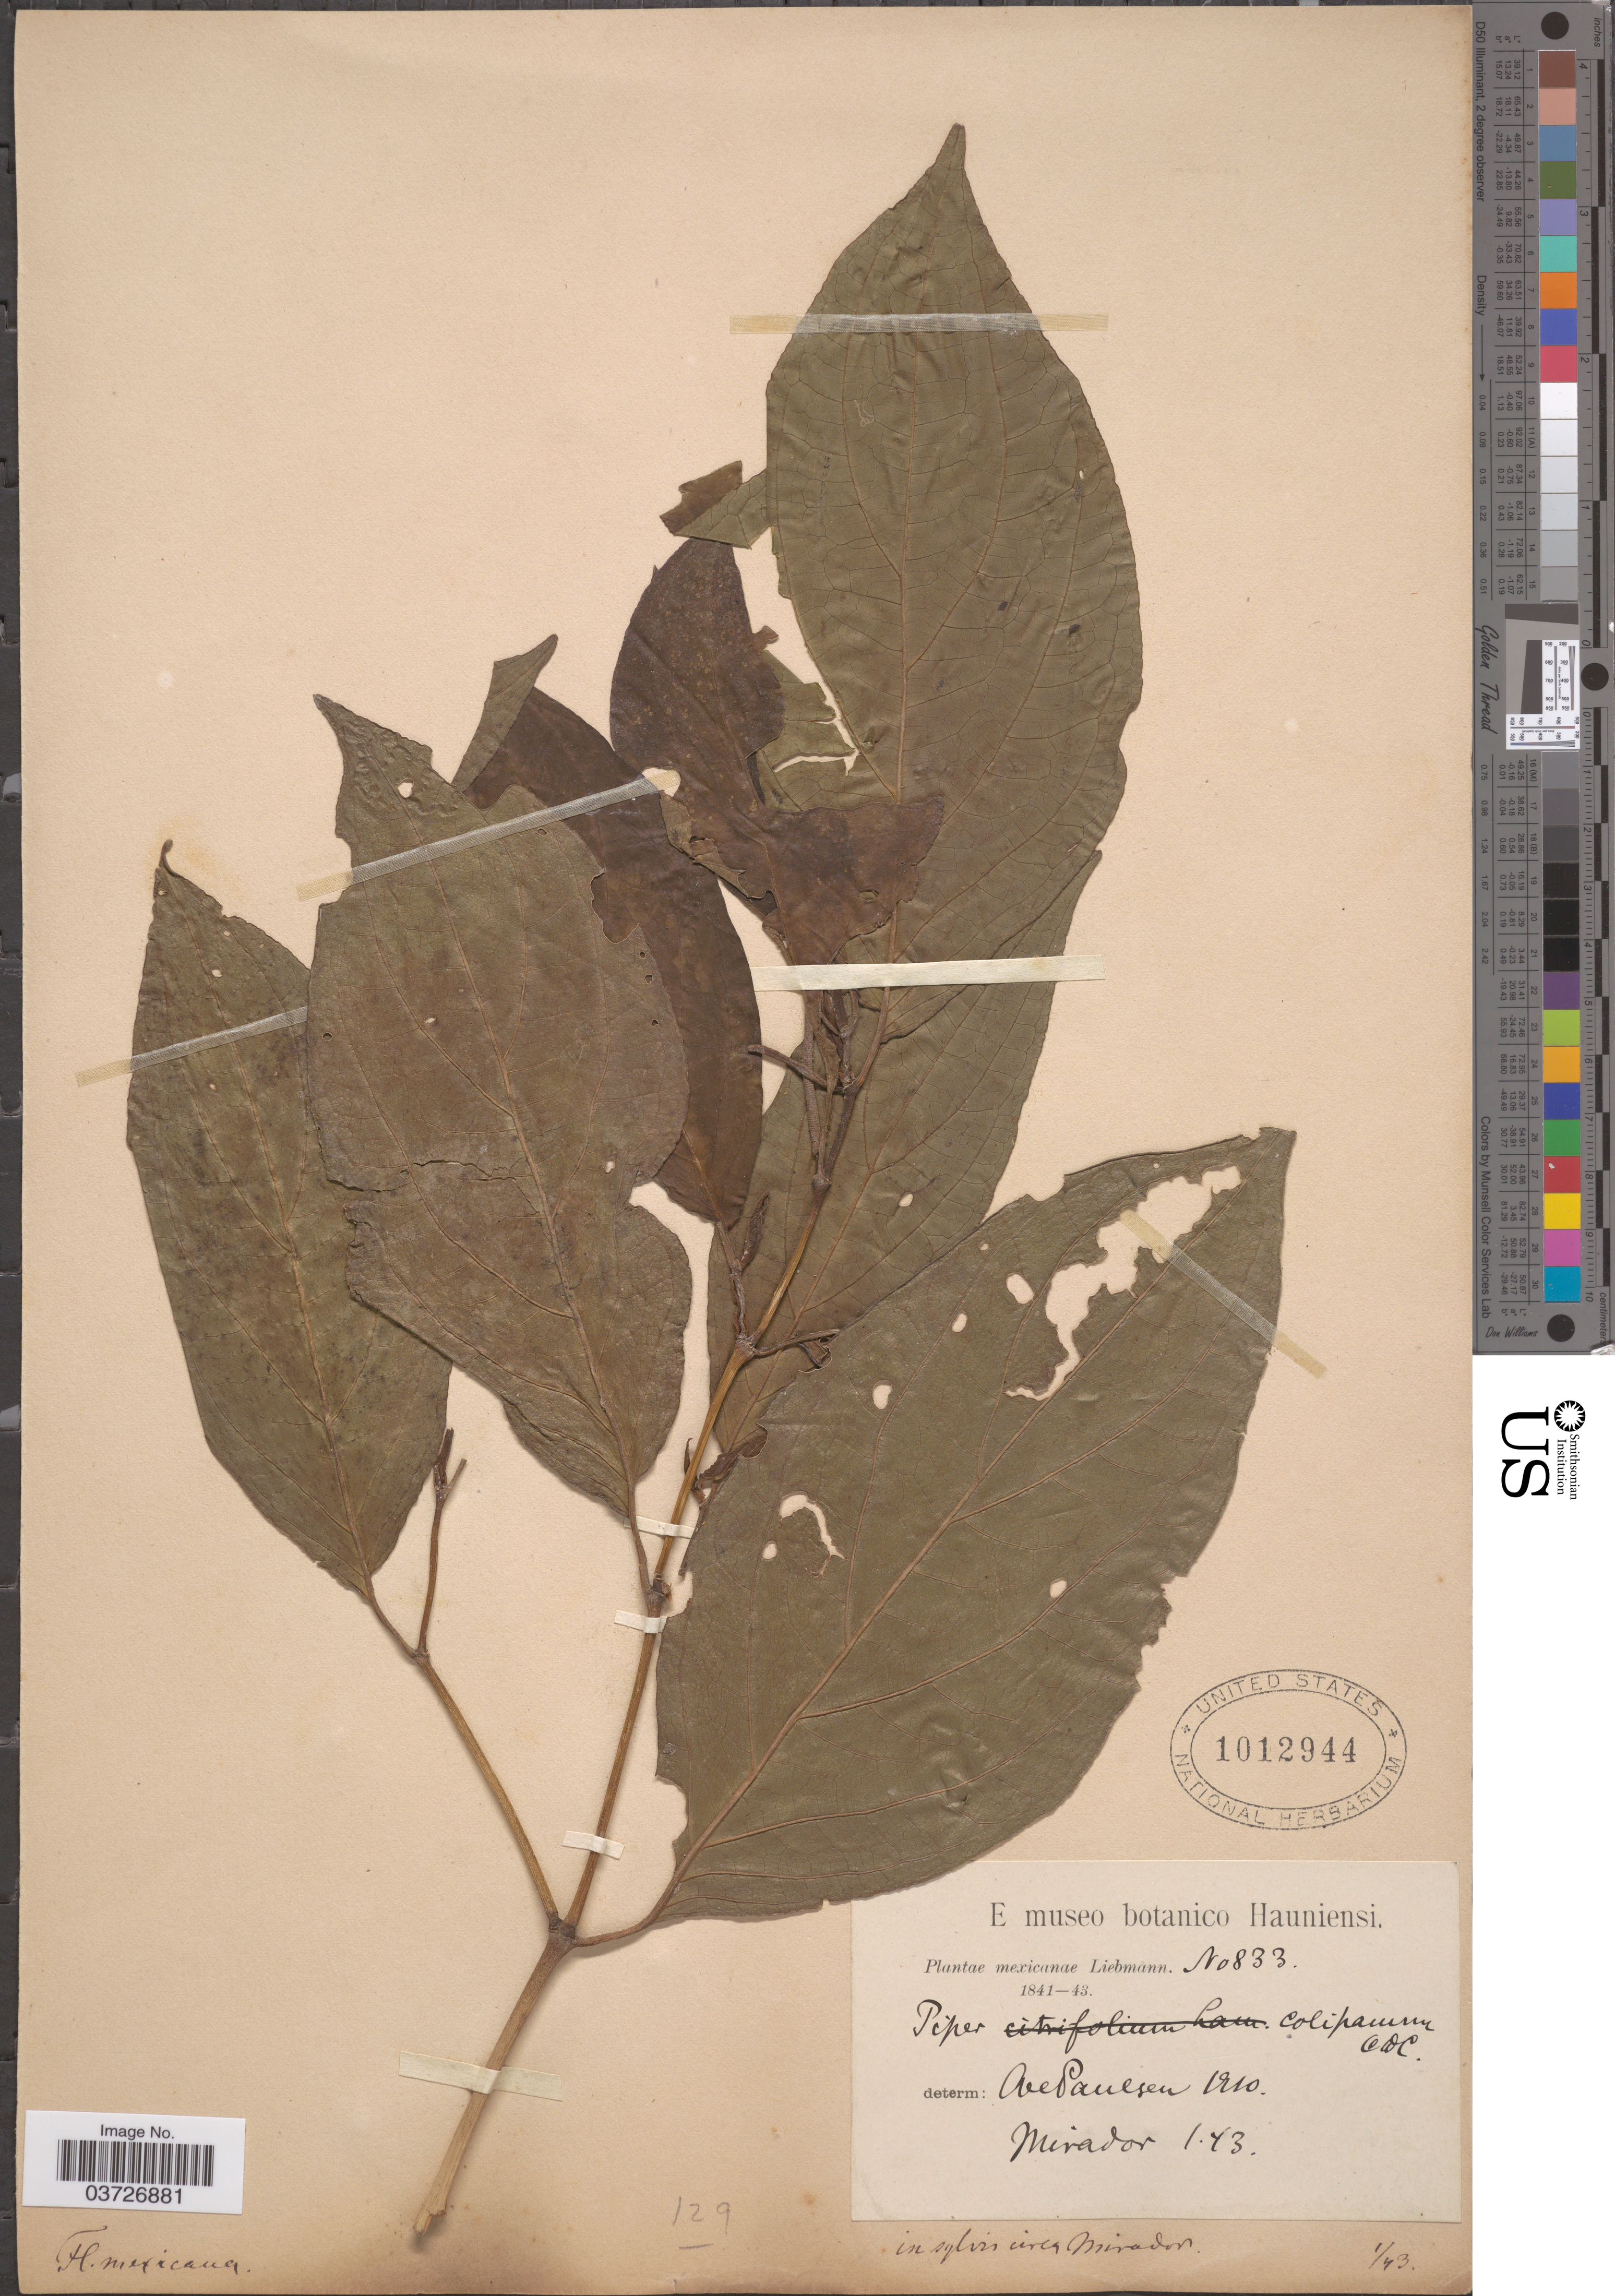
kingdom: Plantae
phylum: Tracheophyta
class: Magnoliopsida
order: Piperales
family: Piperaceae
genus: Piper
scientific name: Piper colipanum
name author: C. DC.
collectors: Liebmann, --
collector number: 833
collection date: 1843-01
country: Mexico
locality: In sylvis circa Mirador.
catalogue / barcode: US 1012944